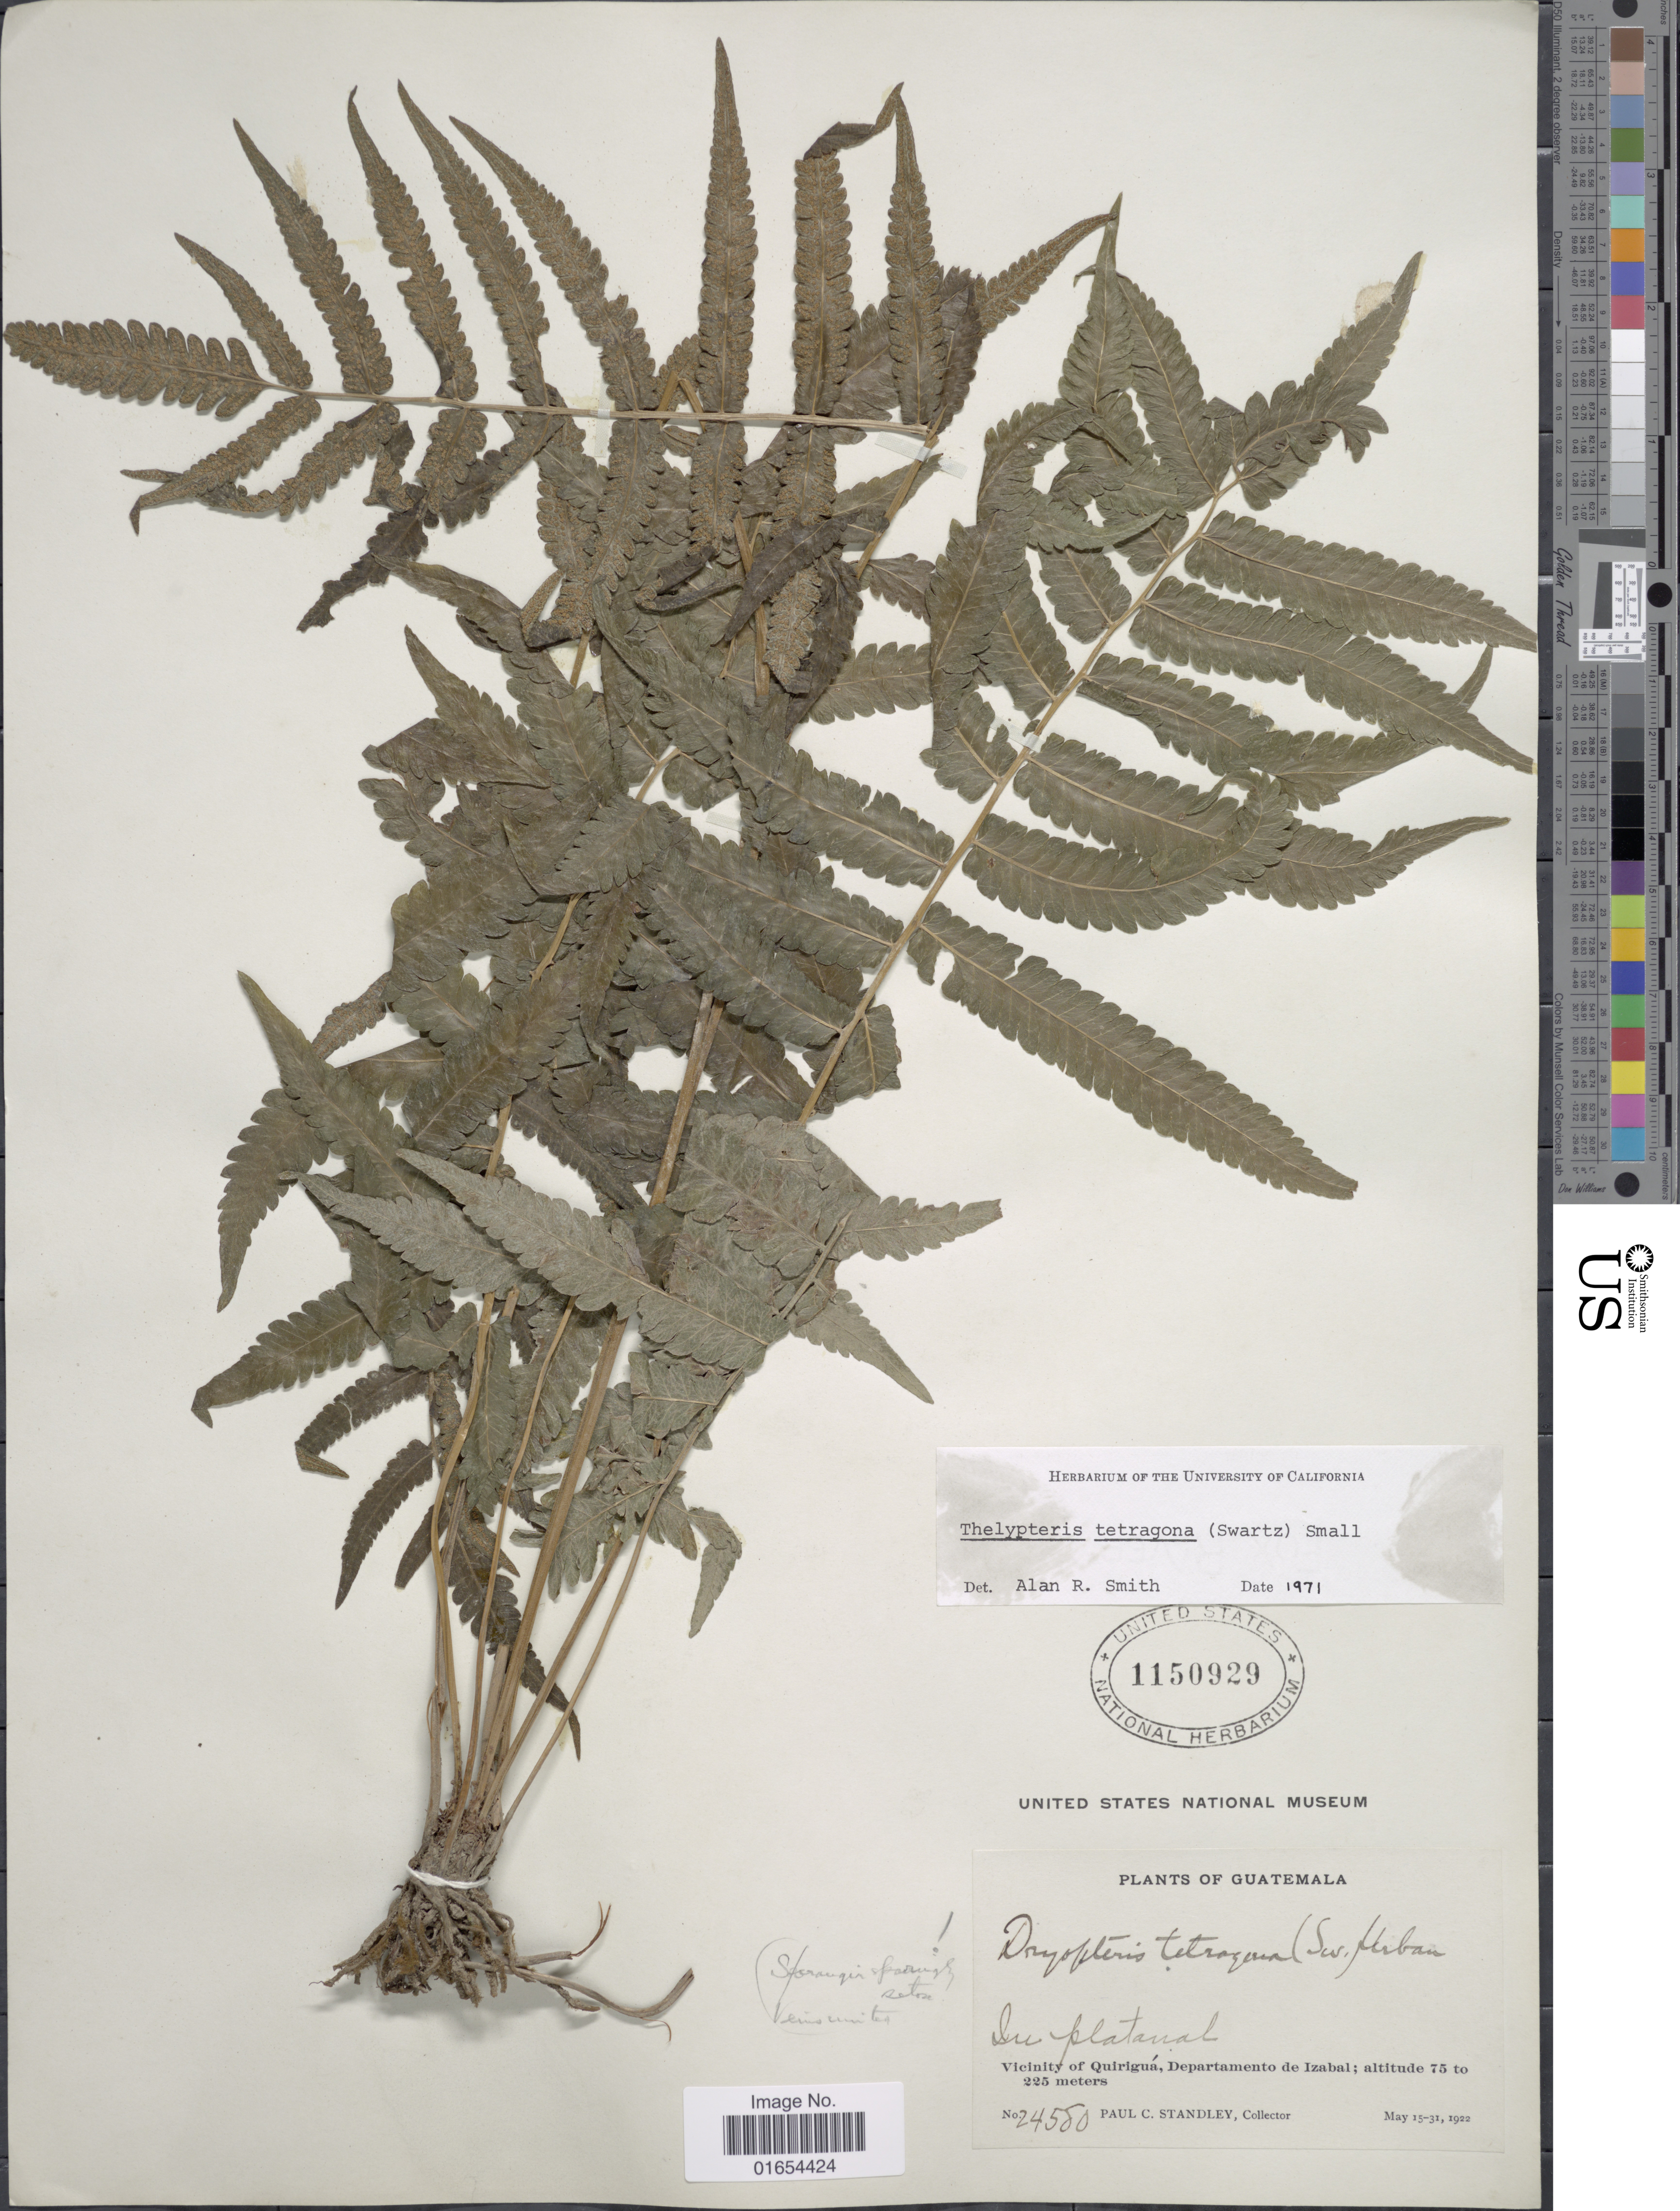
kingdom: Plantae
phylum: Tracheophyta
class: Polypodiopsida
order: Polypodiales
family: Thelypteridaceae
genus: Goniopteris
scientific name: Goniopteris tetragona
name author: (C. Presl) Sw.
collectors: P. C. Standley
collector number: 24580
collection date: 1922-05-15/1922-05-31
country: Guatemala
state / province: Izabal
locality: Vicinity of Quirigua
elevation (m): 75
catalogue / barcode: US 1150929